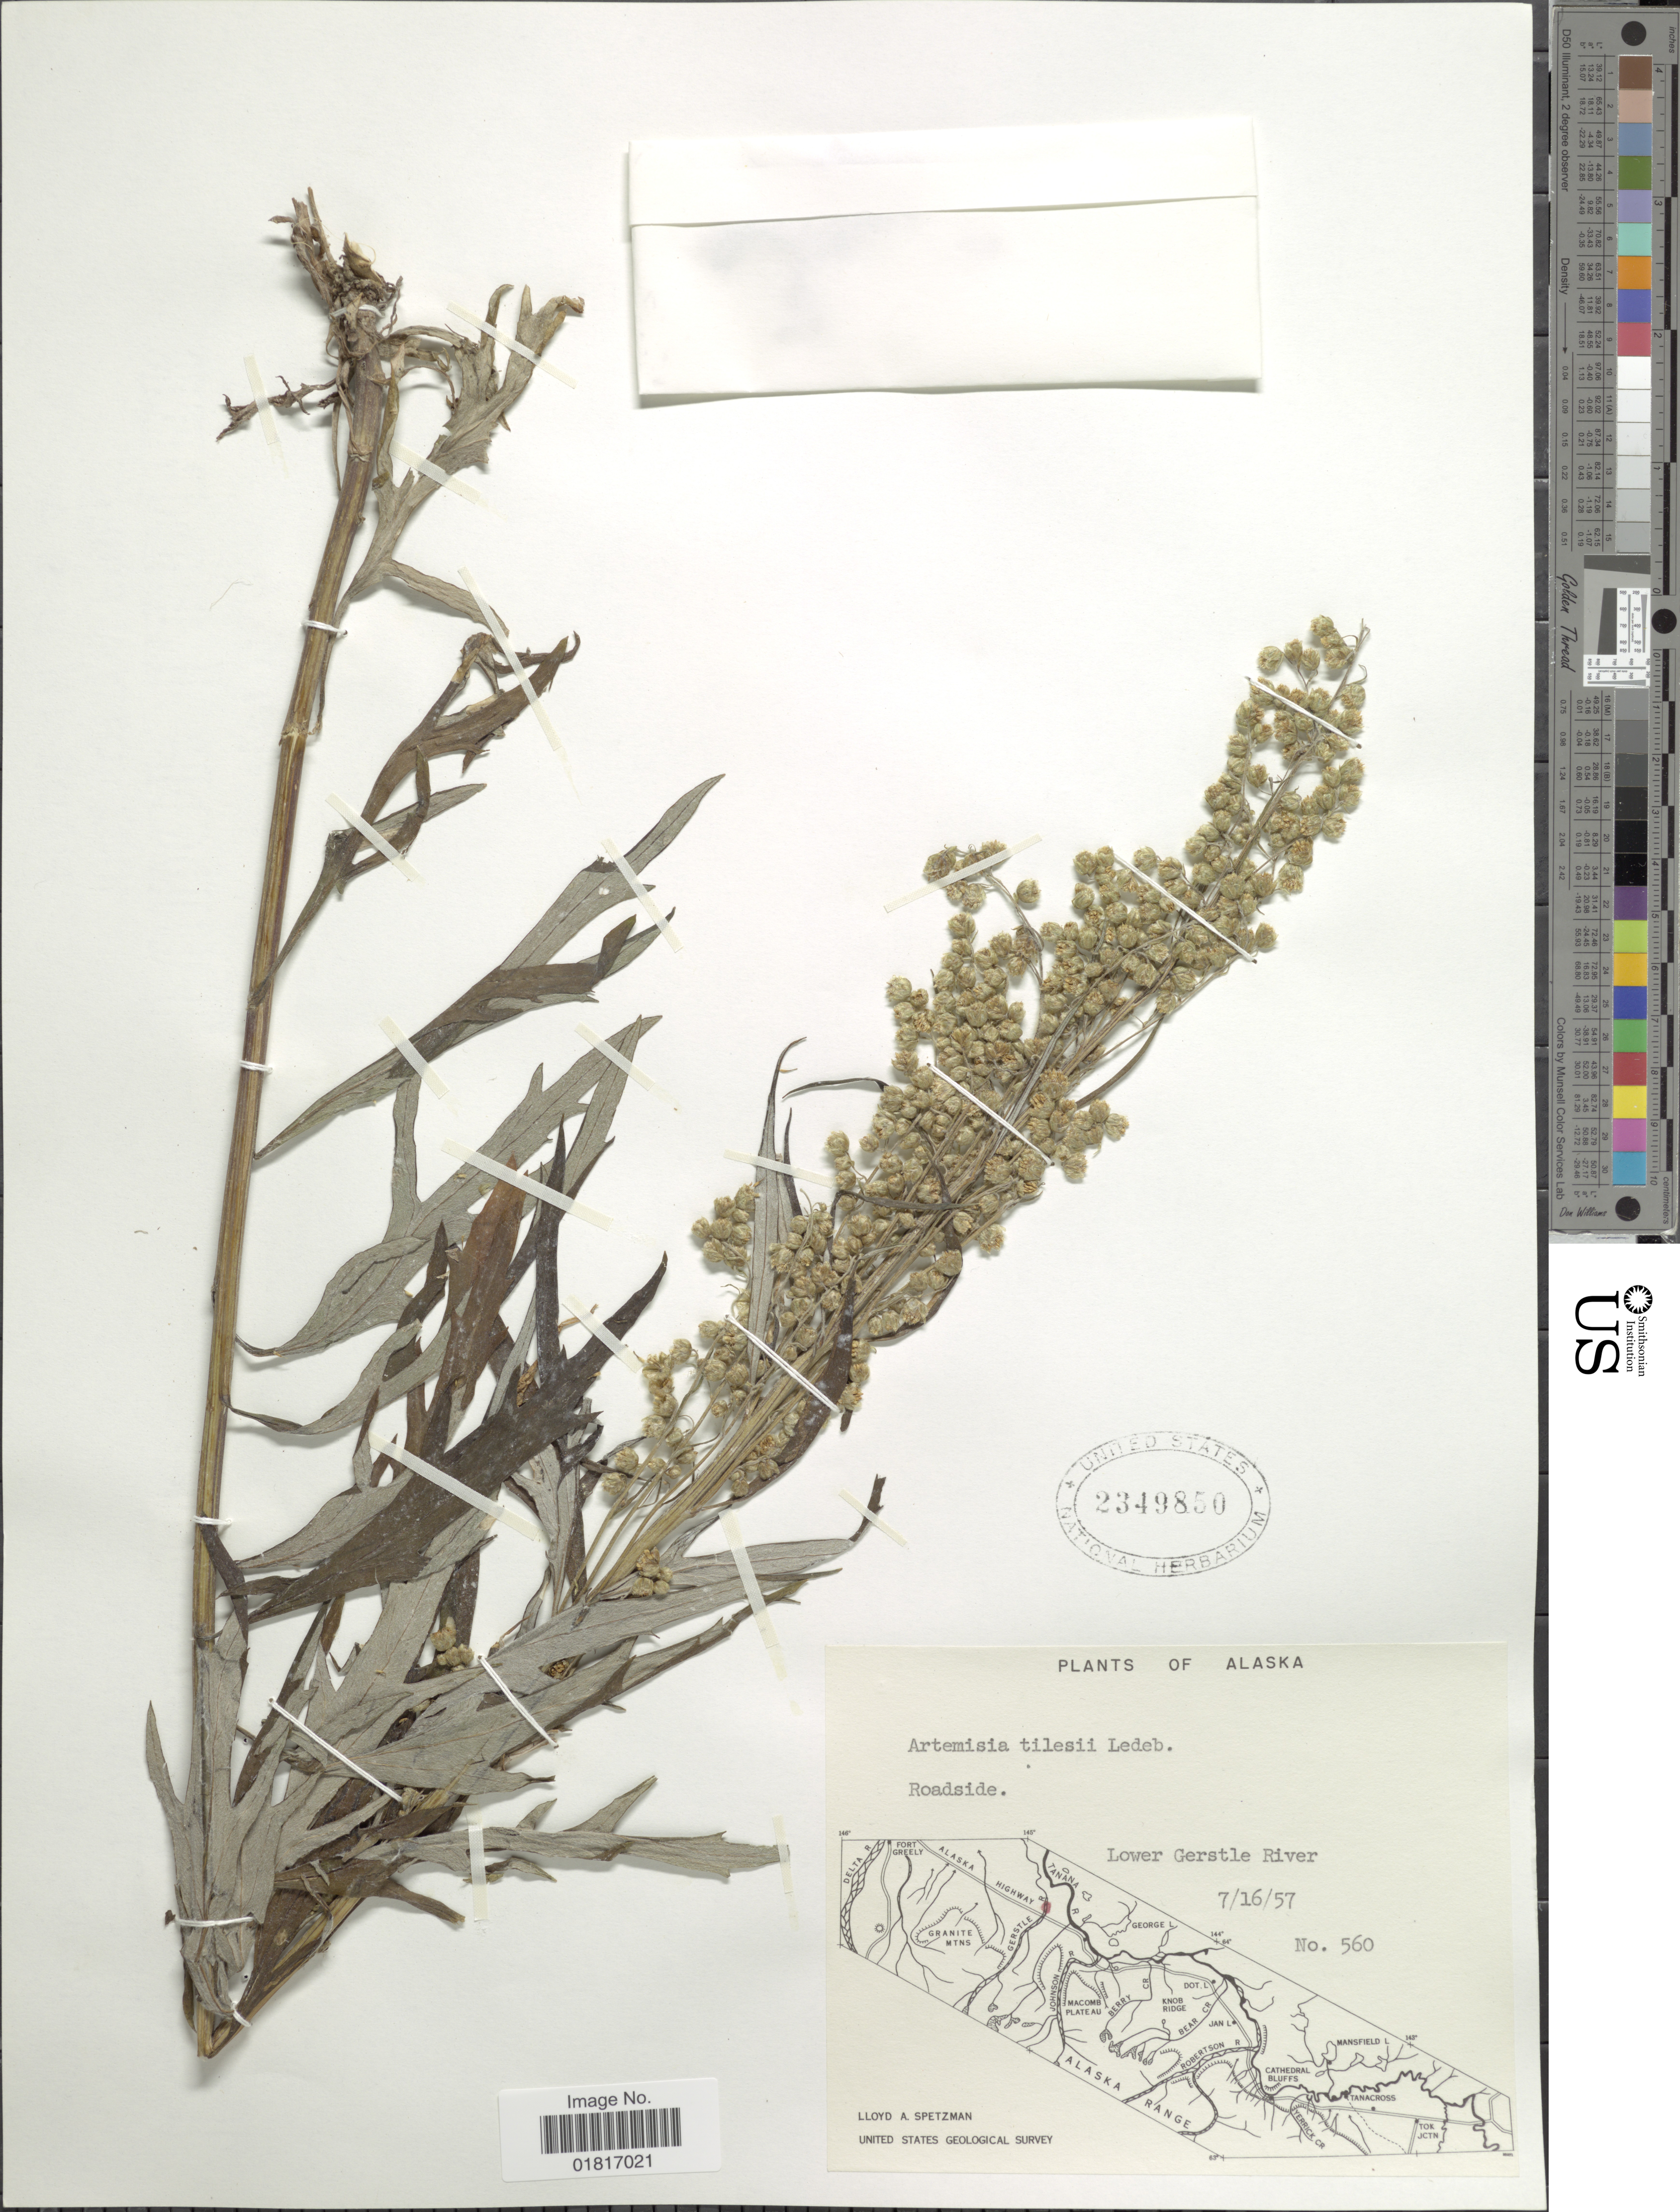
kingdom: Plantae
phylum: Tracheophyta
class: Magnoliopsida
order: Asterales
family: Asteraceae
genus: Artemisia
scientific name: Artemisia tilesii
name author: Ledeb.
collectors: L. Spetzman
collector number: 560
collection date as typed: Transcribed d/m/y: 16/7/57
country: United States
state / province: Alaska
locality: Roadside, Lower Gerstle River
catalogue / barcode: US 2349850